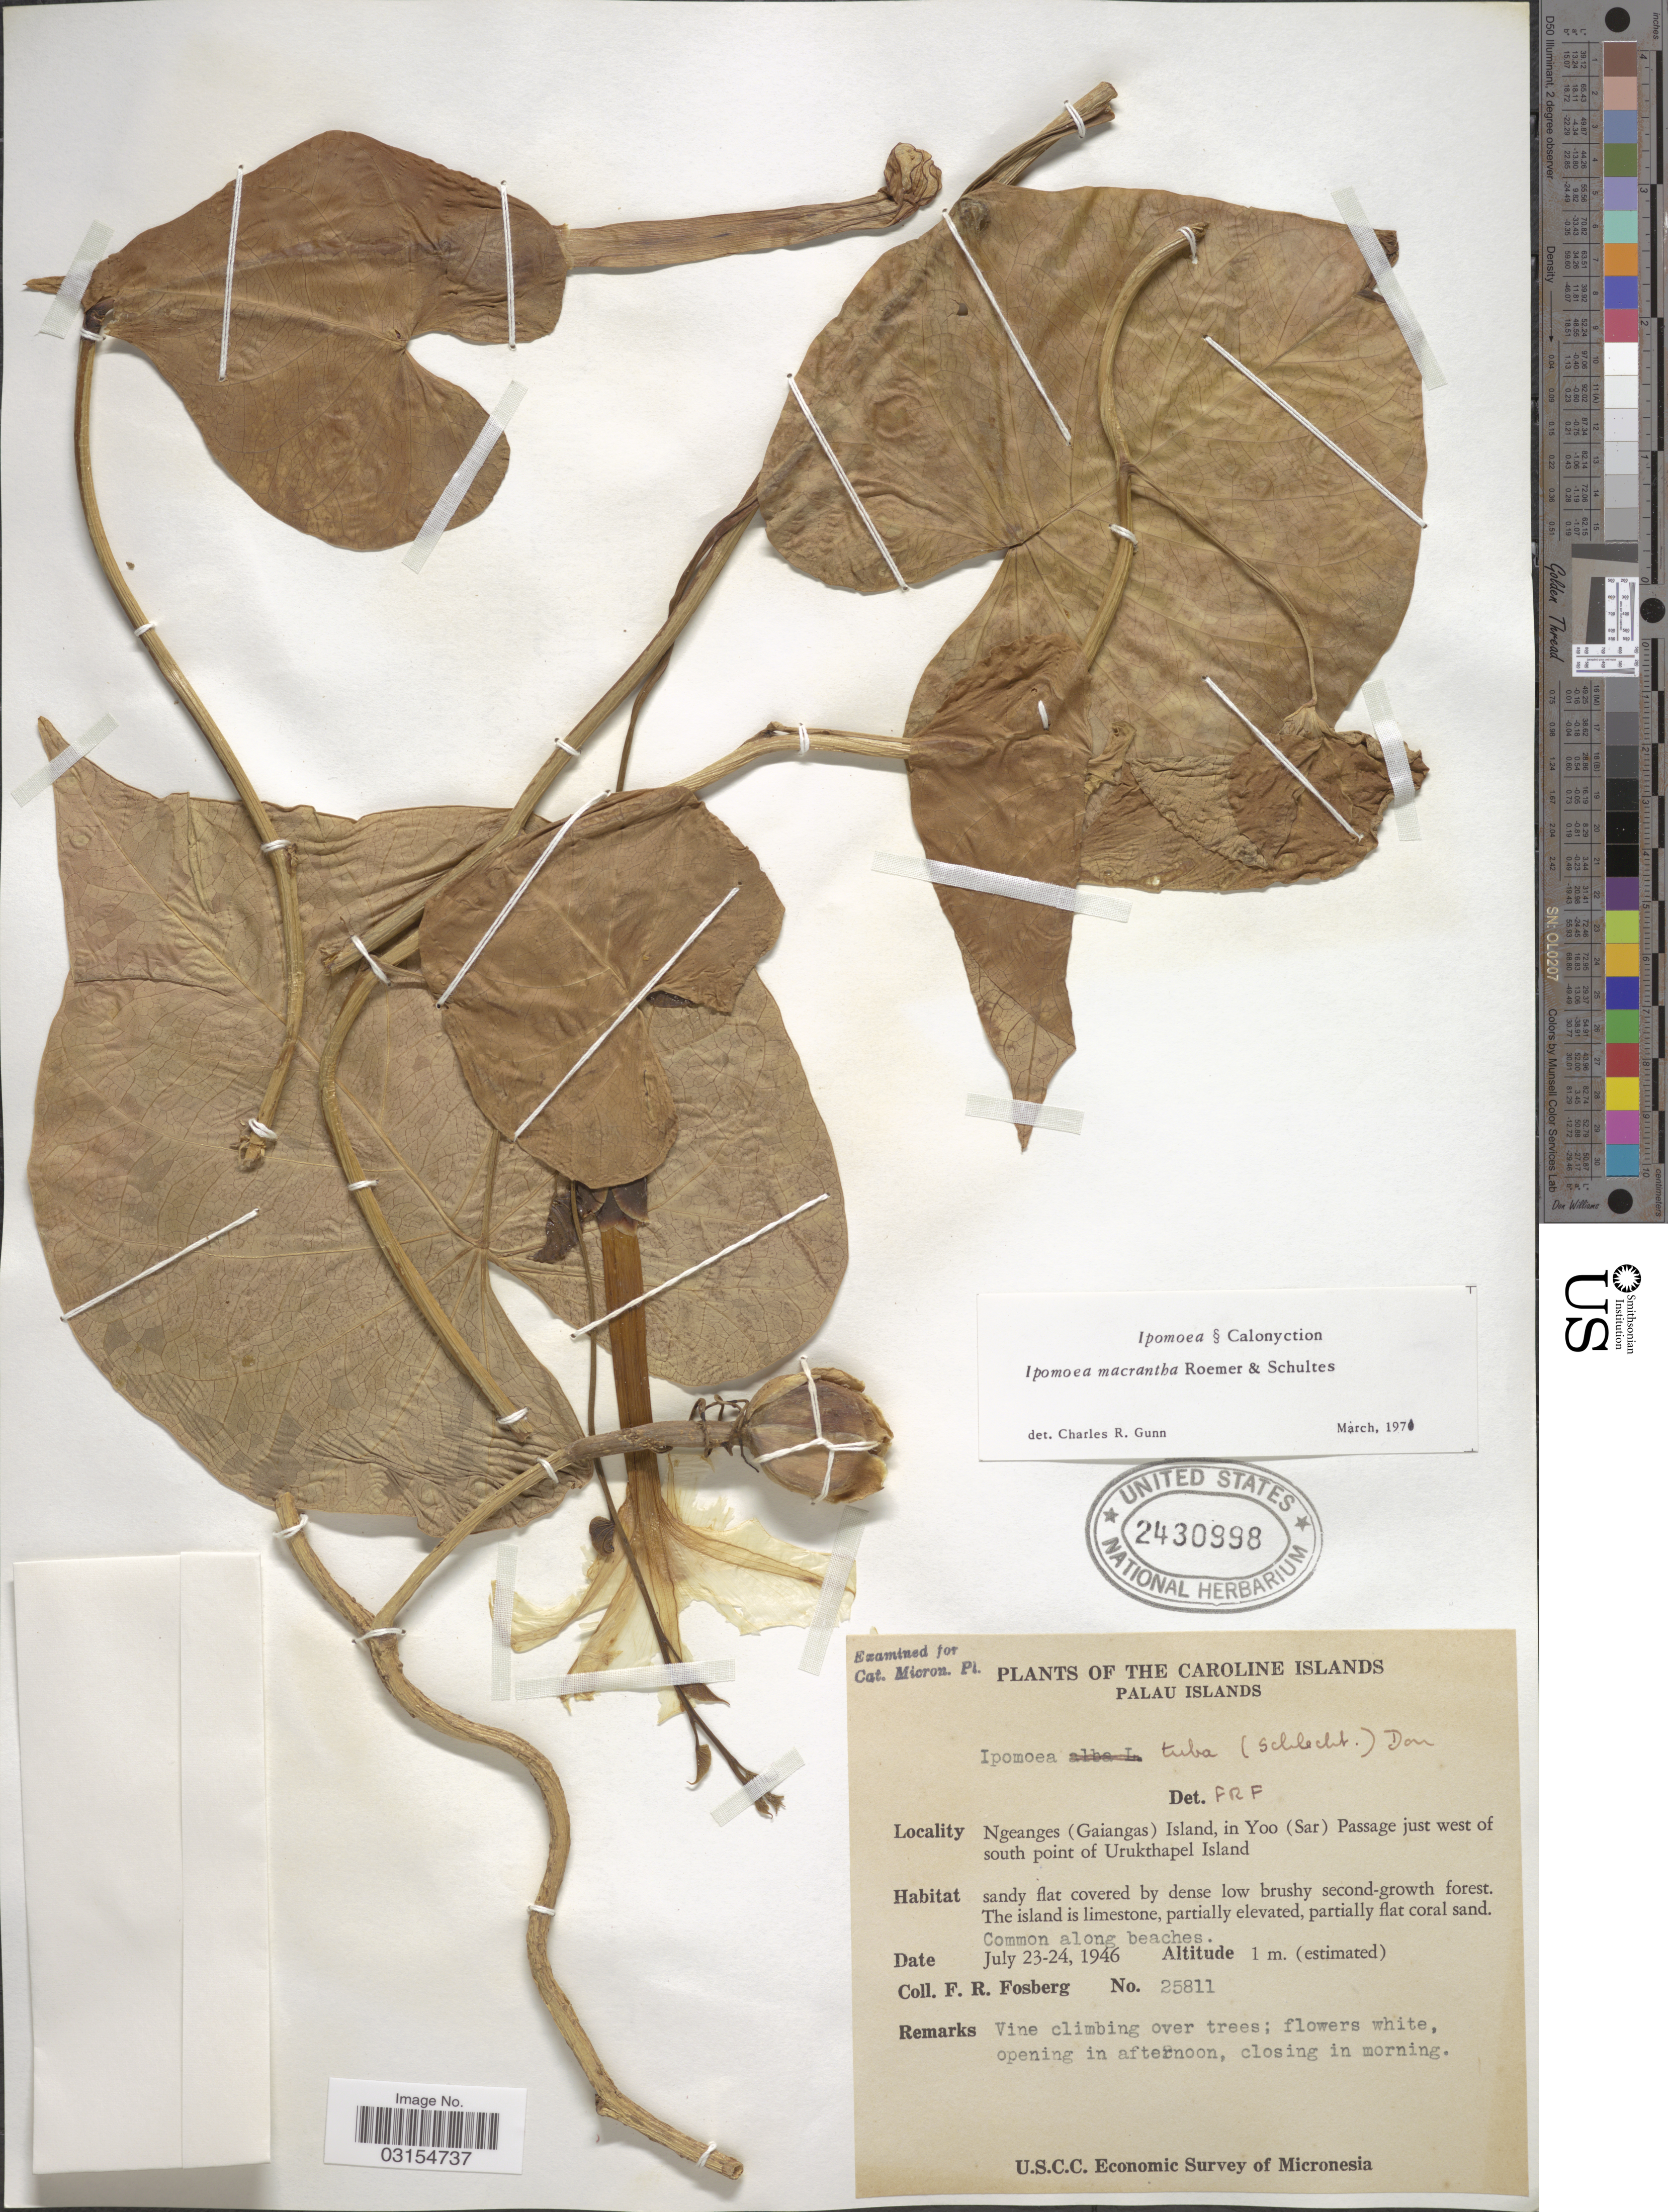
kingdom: Plantae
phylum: Tracheophyta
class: Magnoliopsida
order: Solanales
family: Convolvulaceae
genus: Ipomoea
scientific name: Ipomoea violacea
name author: L.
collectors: F. R. Fosberg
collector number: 25811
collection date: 1946-07-23/1946-07-24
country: Palau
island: Ngeanges (Gaiangas)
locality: The Caroline Islands, Palau Islands, Ngeanges (Gaiangas) Island, in Yoo (Sar) Passage just west of south point of Urukthapel Island.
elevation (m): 1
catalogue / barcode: US 2430998